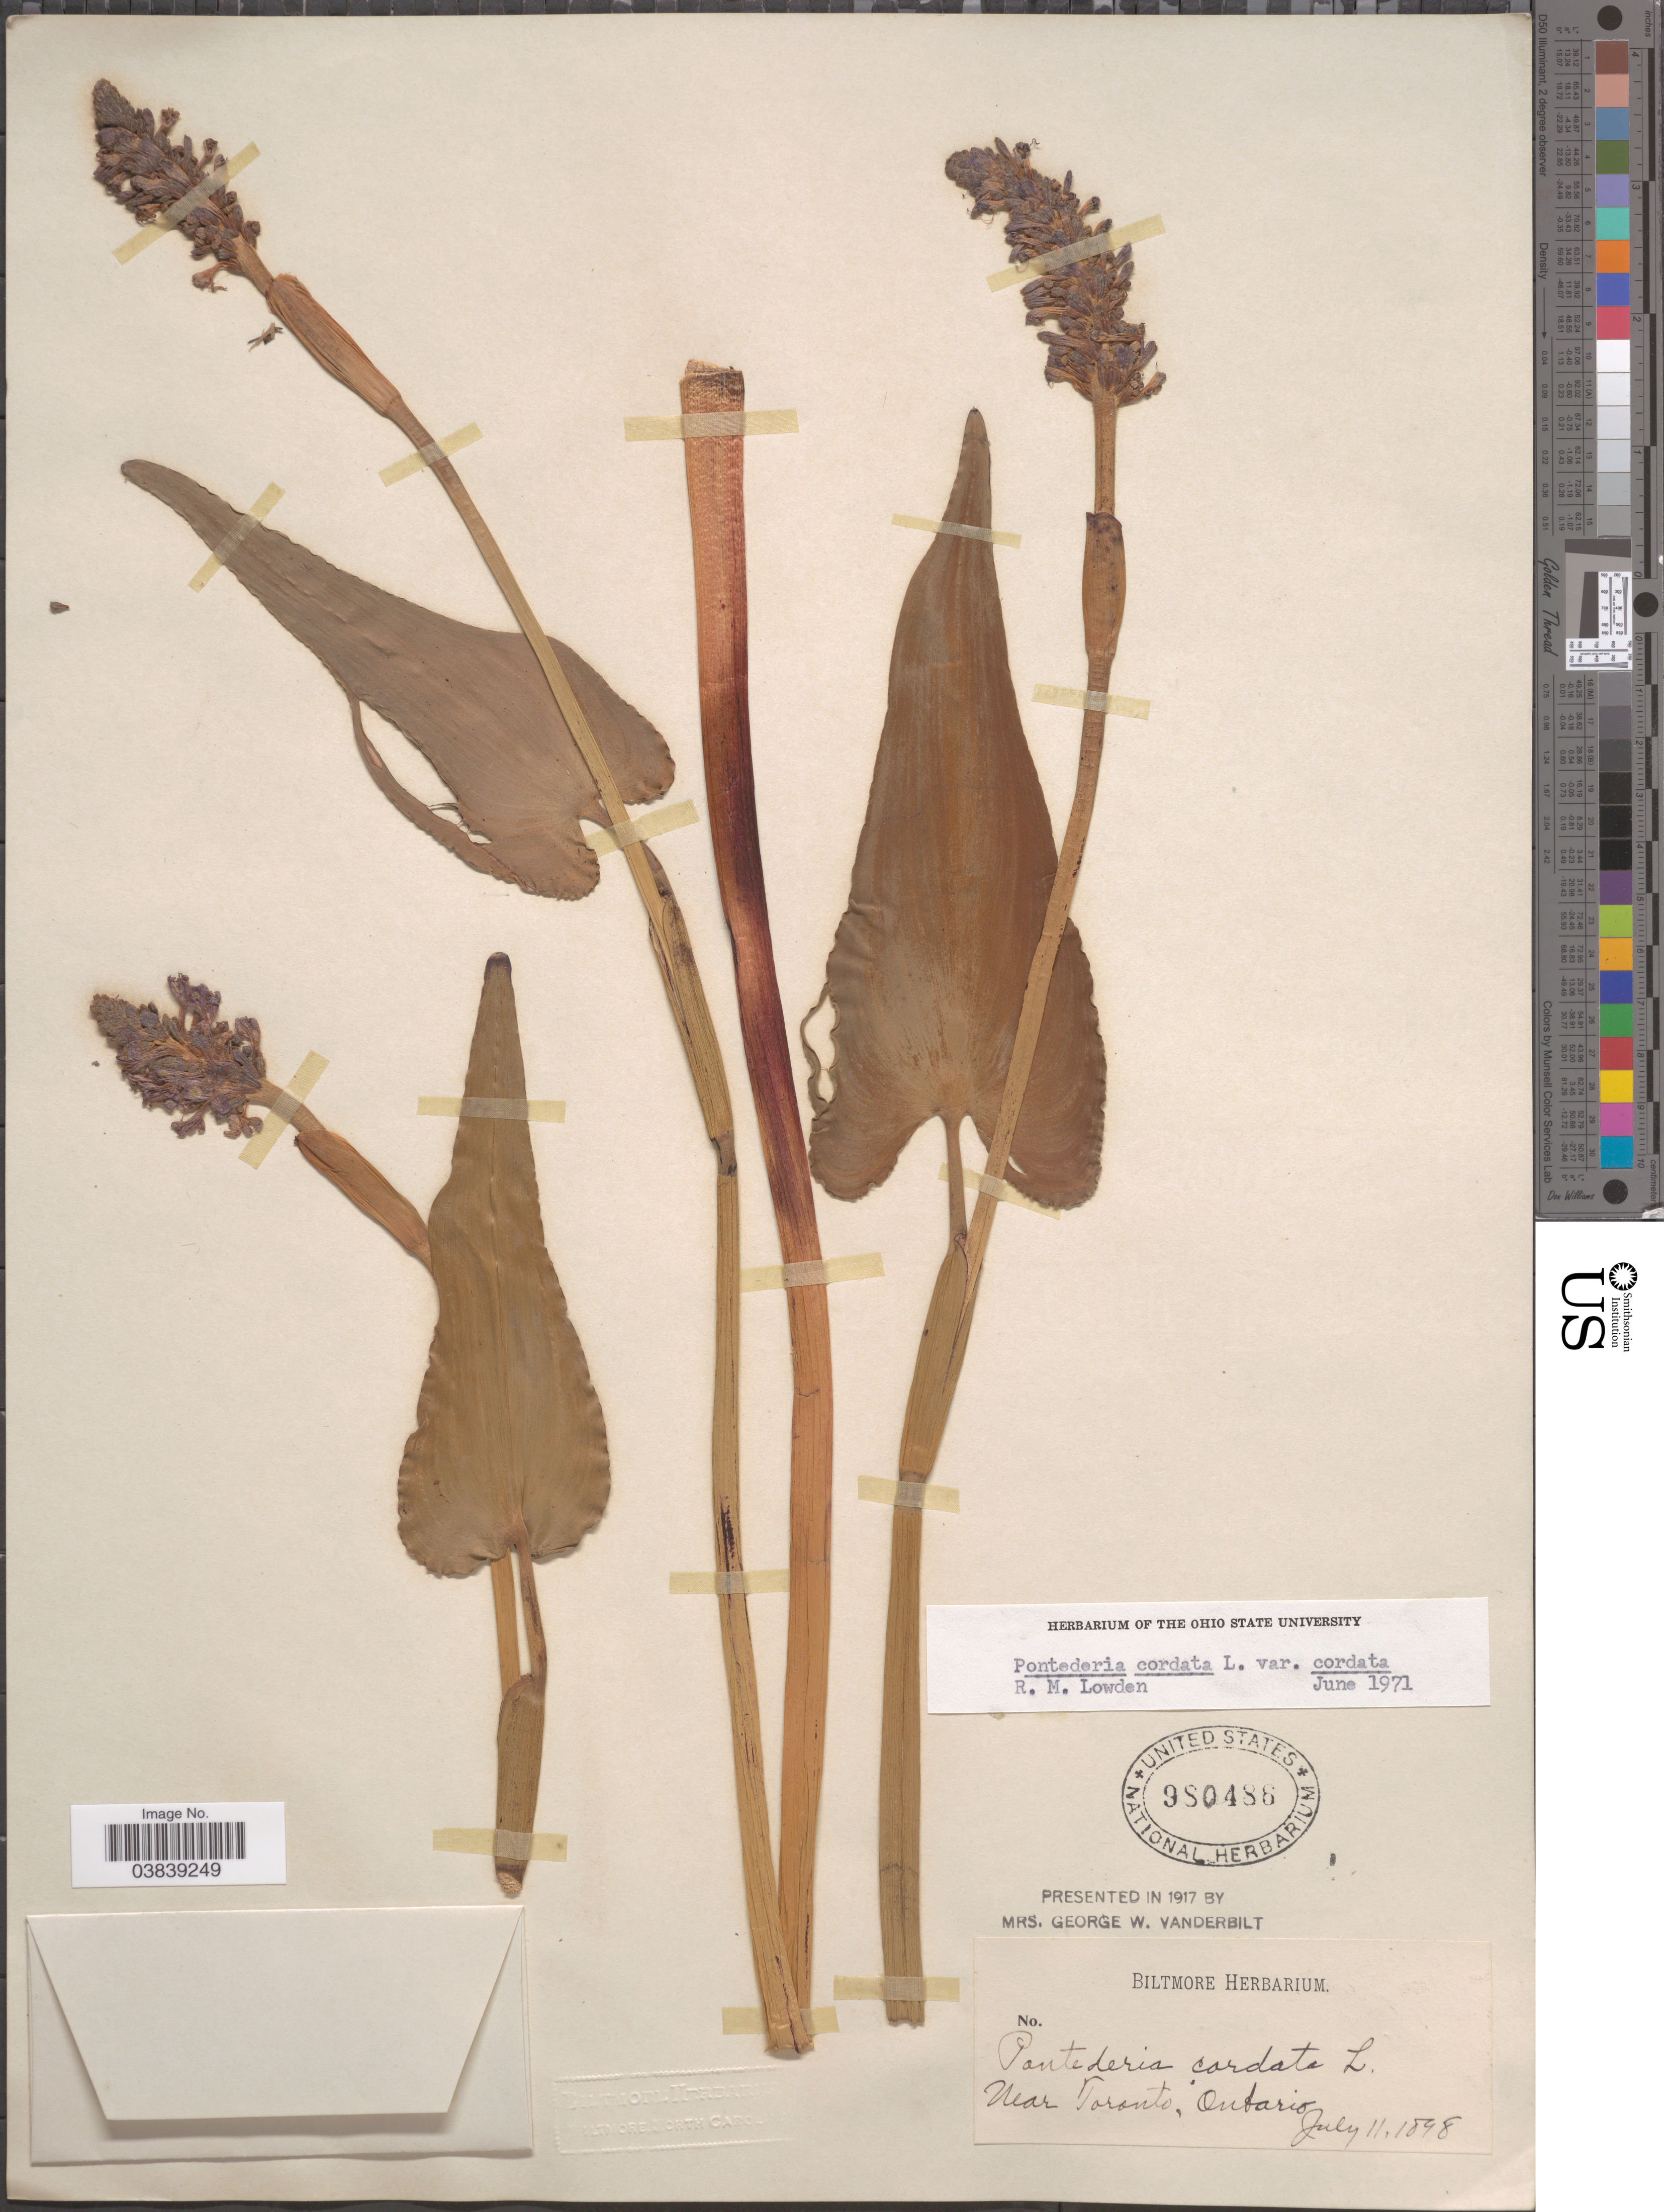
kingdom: Plantae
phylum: Tracheophyta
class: Liliopsida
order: Commelinales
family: Pontederiaceae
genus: Pontederia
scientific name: Pontederia cordata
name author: L.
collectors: ex herb. Biltmore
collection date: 1898-07-11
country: Canada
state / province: Ontario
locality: Near Toronto.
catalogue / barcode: US 980486